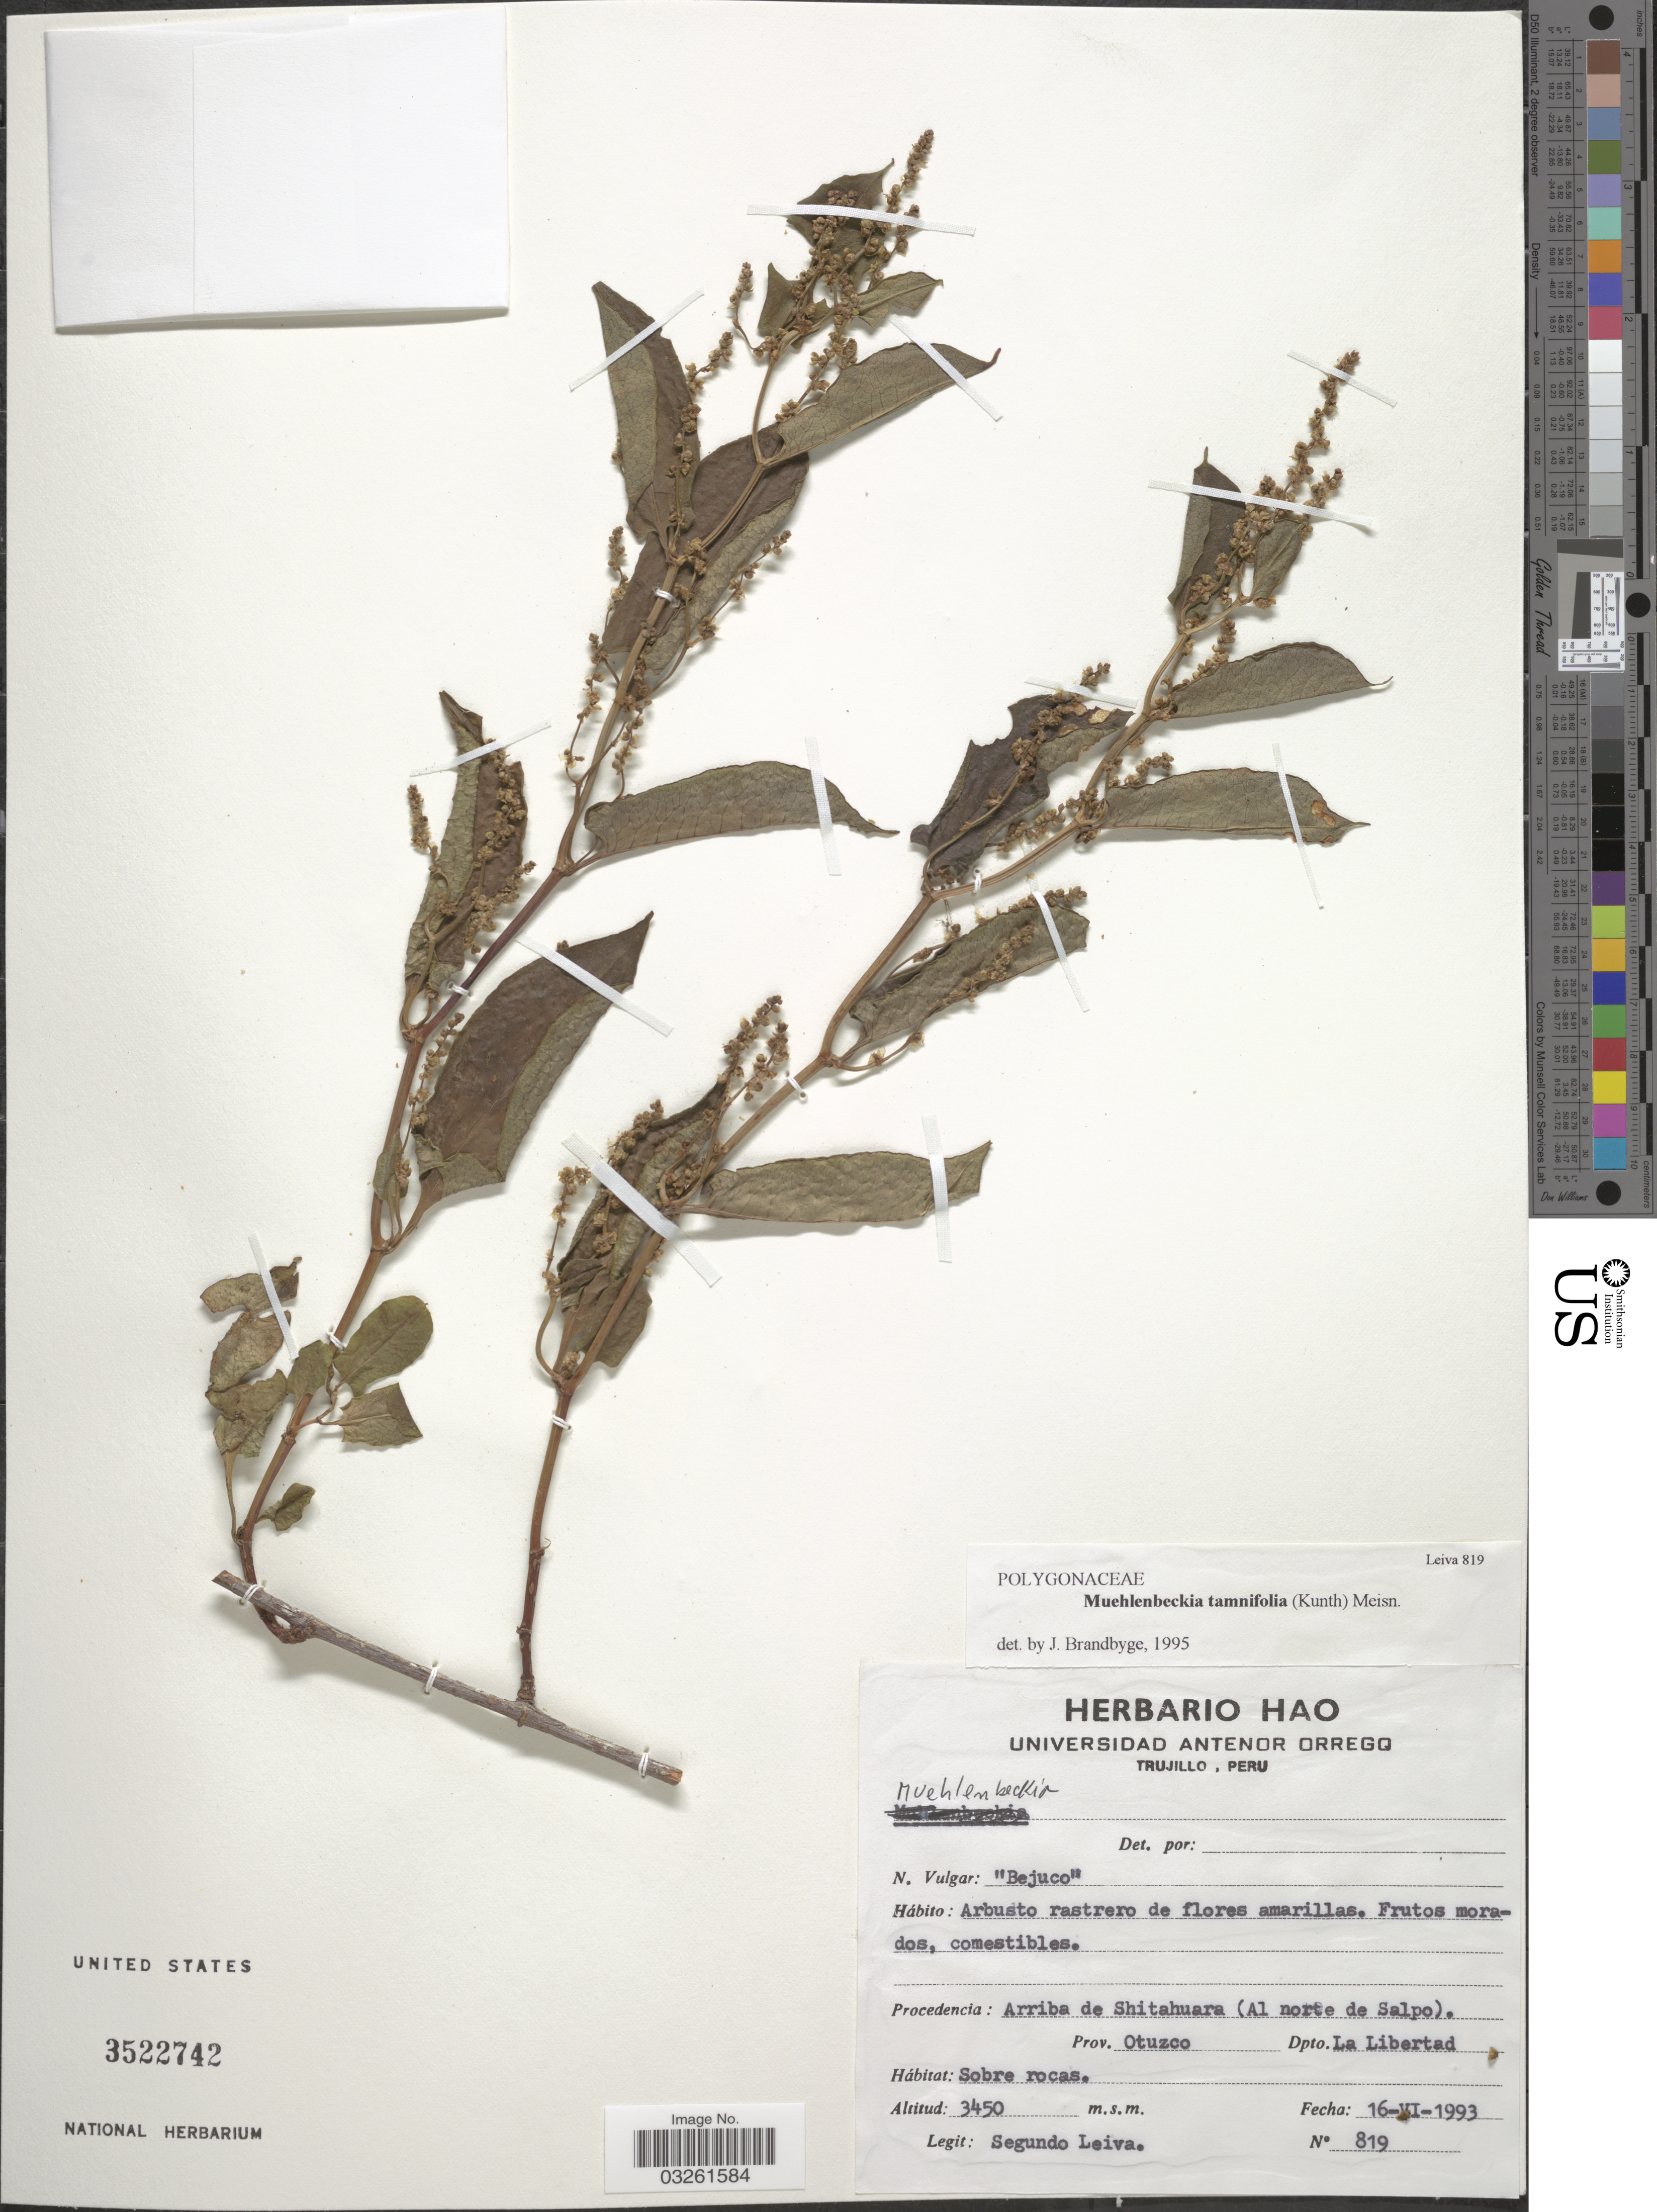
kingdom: Plantae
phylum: Tracheophyta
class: Magnoliopsida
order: Caryophyllales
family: Polygonaceae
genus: Muehlenbeckia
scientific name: Muehlenbeckia tamnifolia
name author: (Kunth) Meisn.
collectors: S. Leiva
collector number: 819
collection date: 1993-06-16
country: Peru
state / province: La Libertad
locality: Procedencia: Arriba de Shitahuara (Al norte de Salpo), Prov. Otuzco, Dpto. La Libertad.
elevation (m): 3450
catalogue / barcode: US 3522742